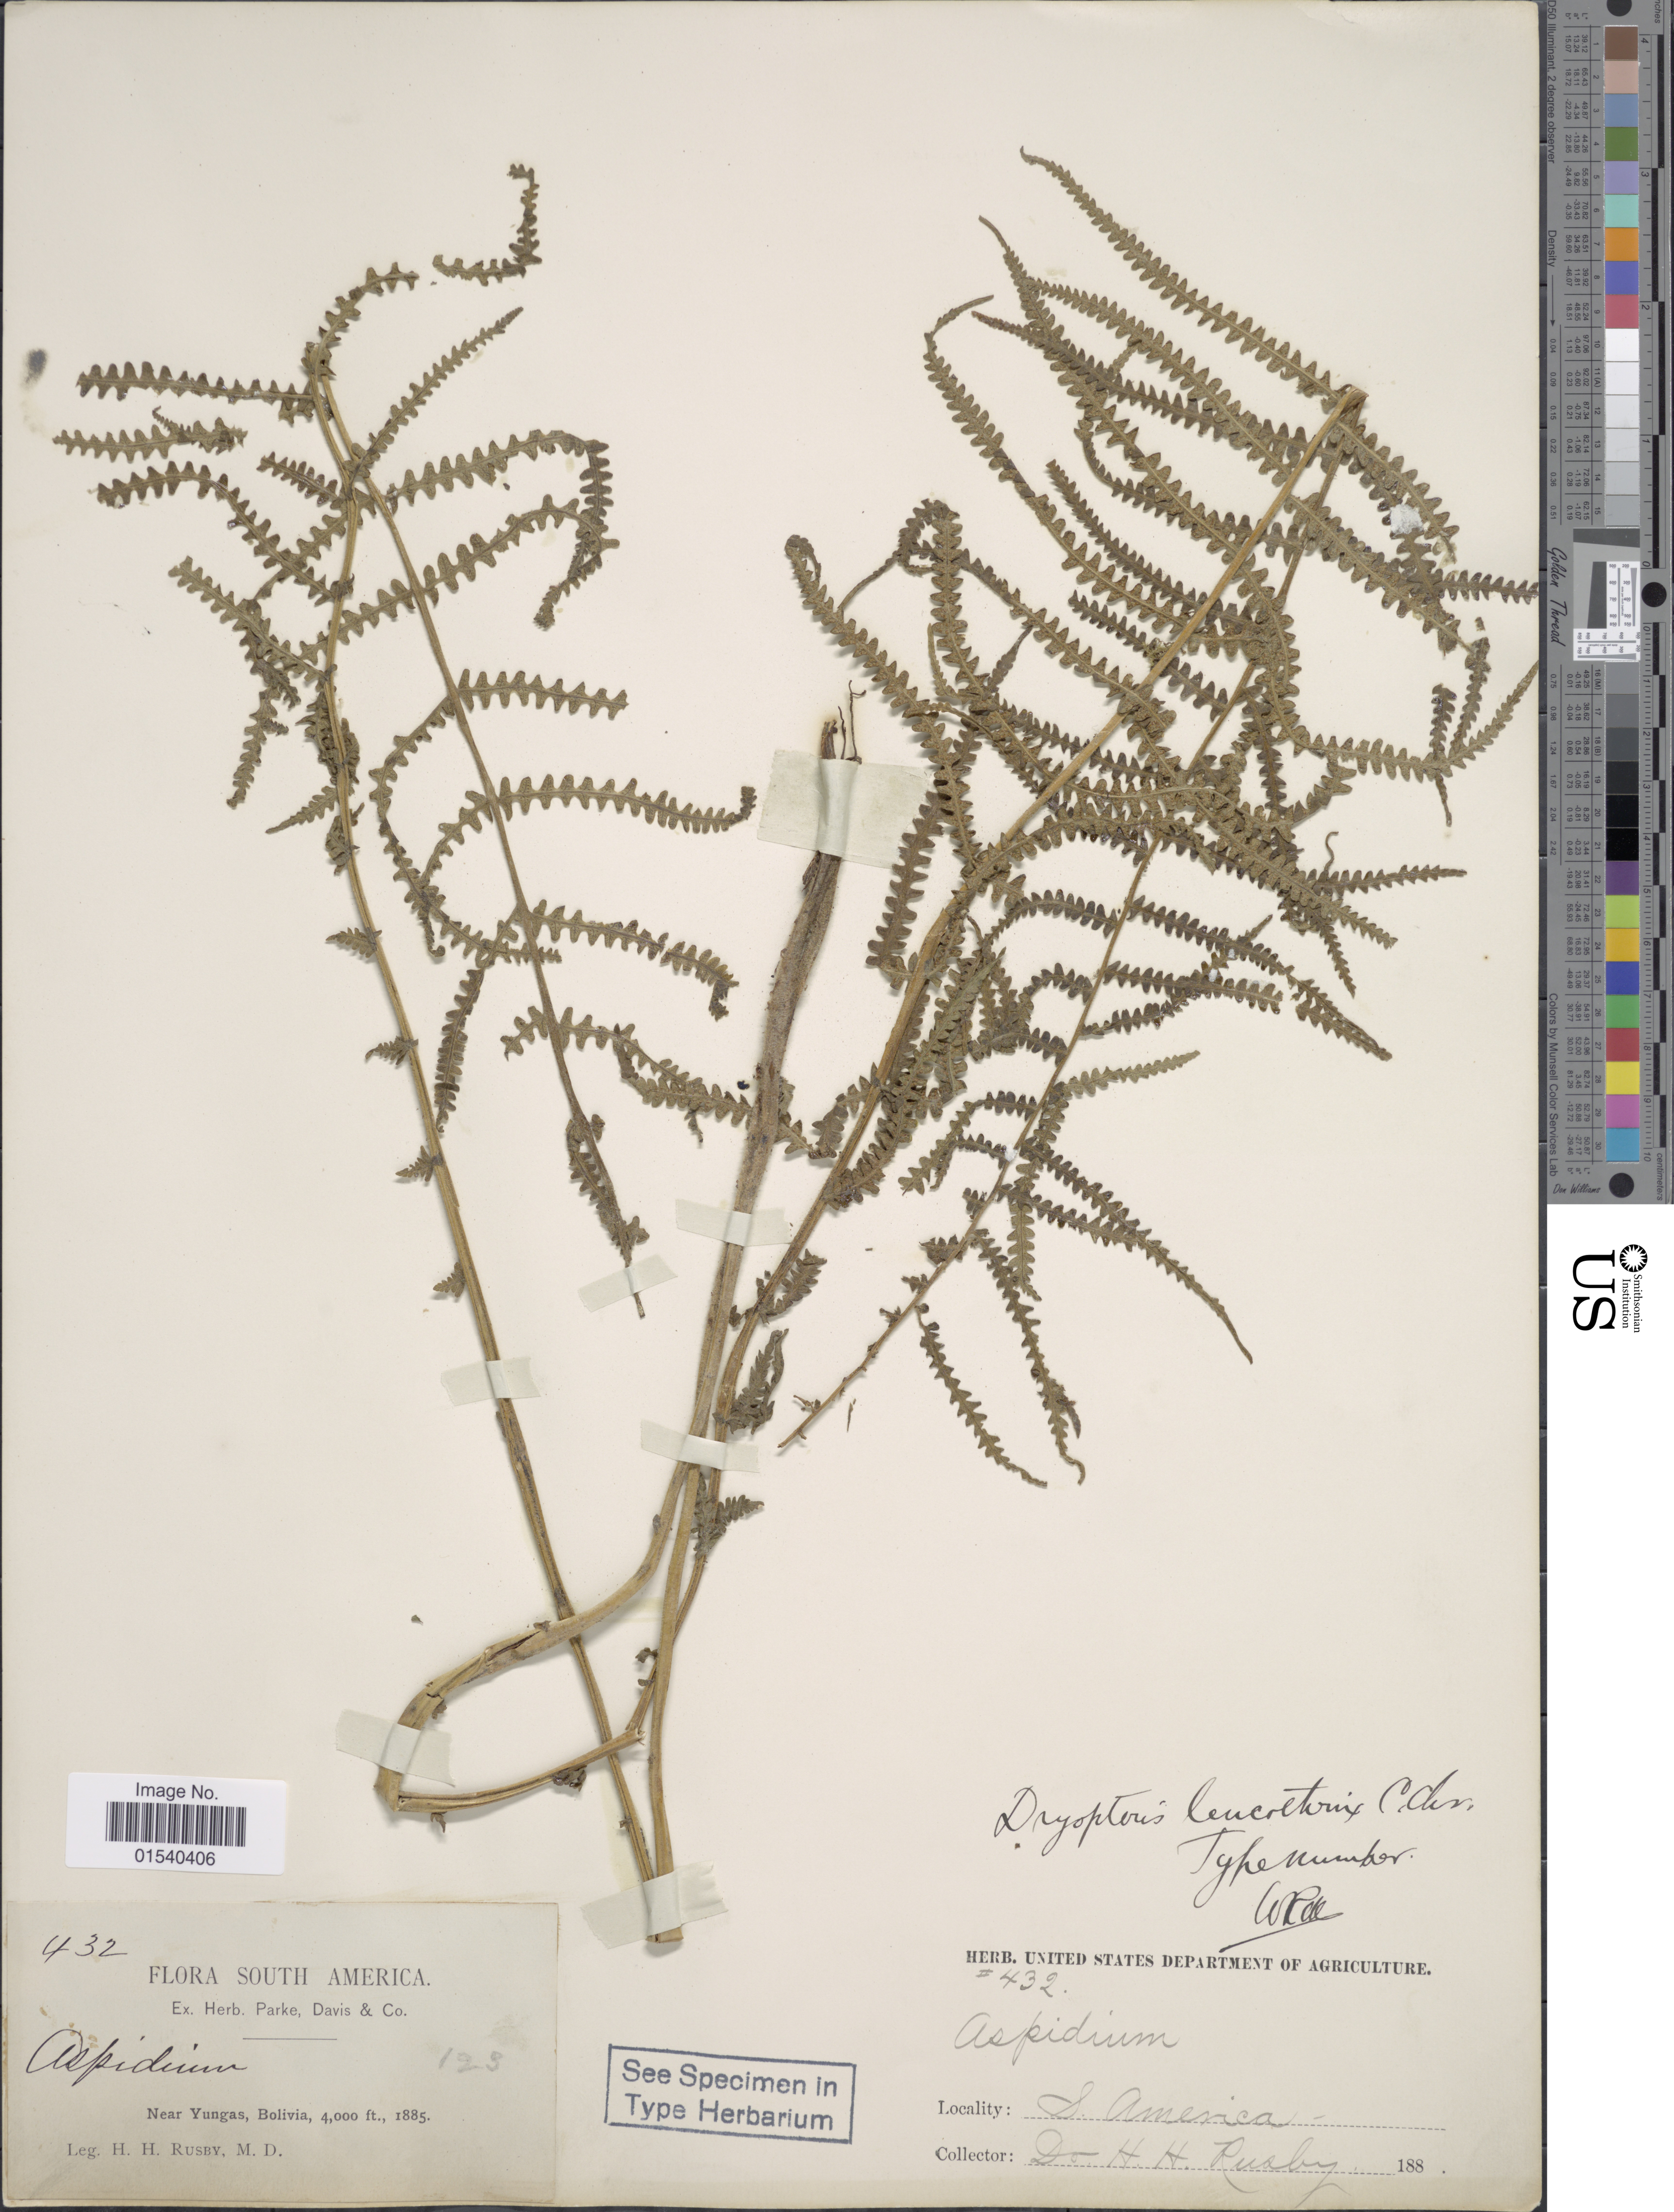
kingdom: Plantae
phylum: Tracheophyta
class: Polypodiopsida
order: Polypodiales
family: Thelypteridaceae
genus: Amauropelta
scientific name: Amauropelta opposita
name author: (Vahl) Pic. Serm.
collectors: H. H. Rusby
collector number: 432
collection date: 1885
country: Bolivia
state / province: La Paz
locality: Near Yungas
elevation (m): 1219